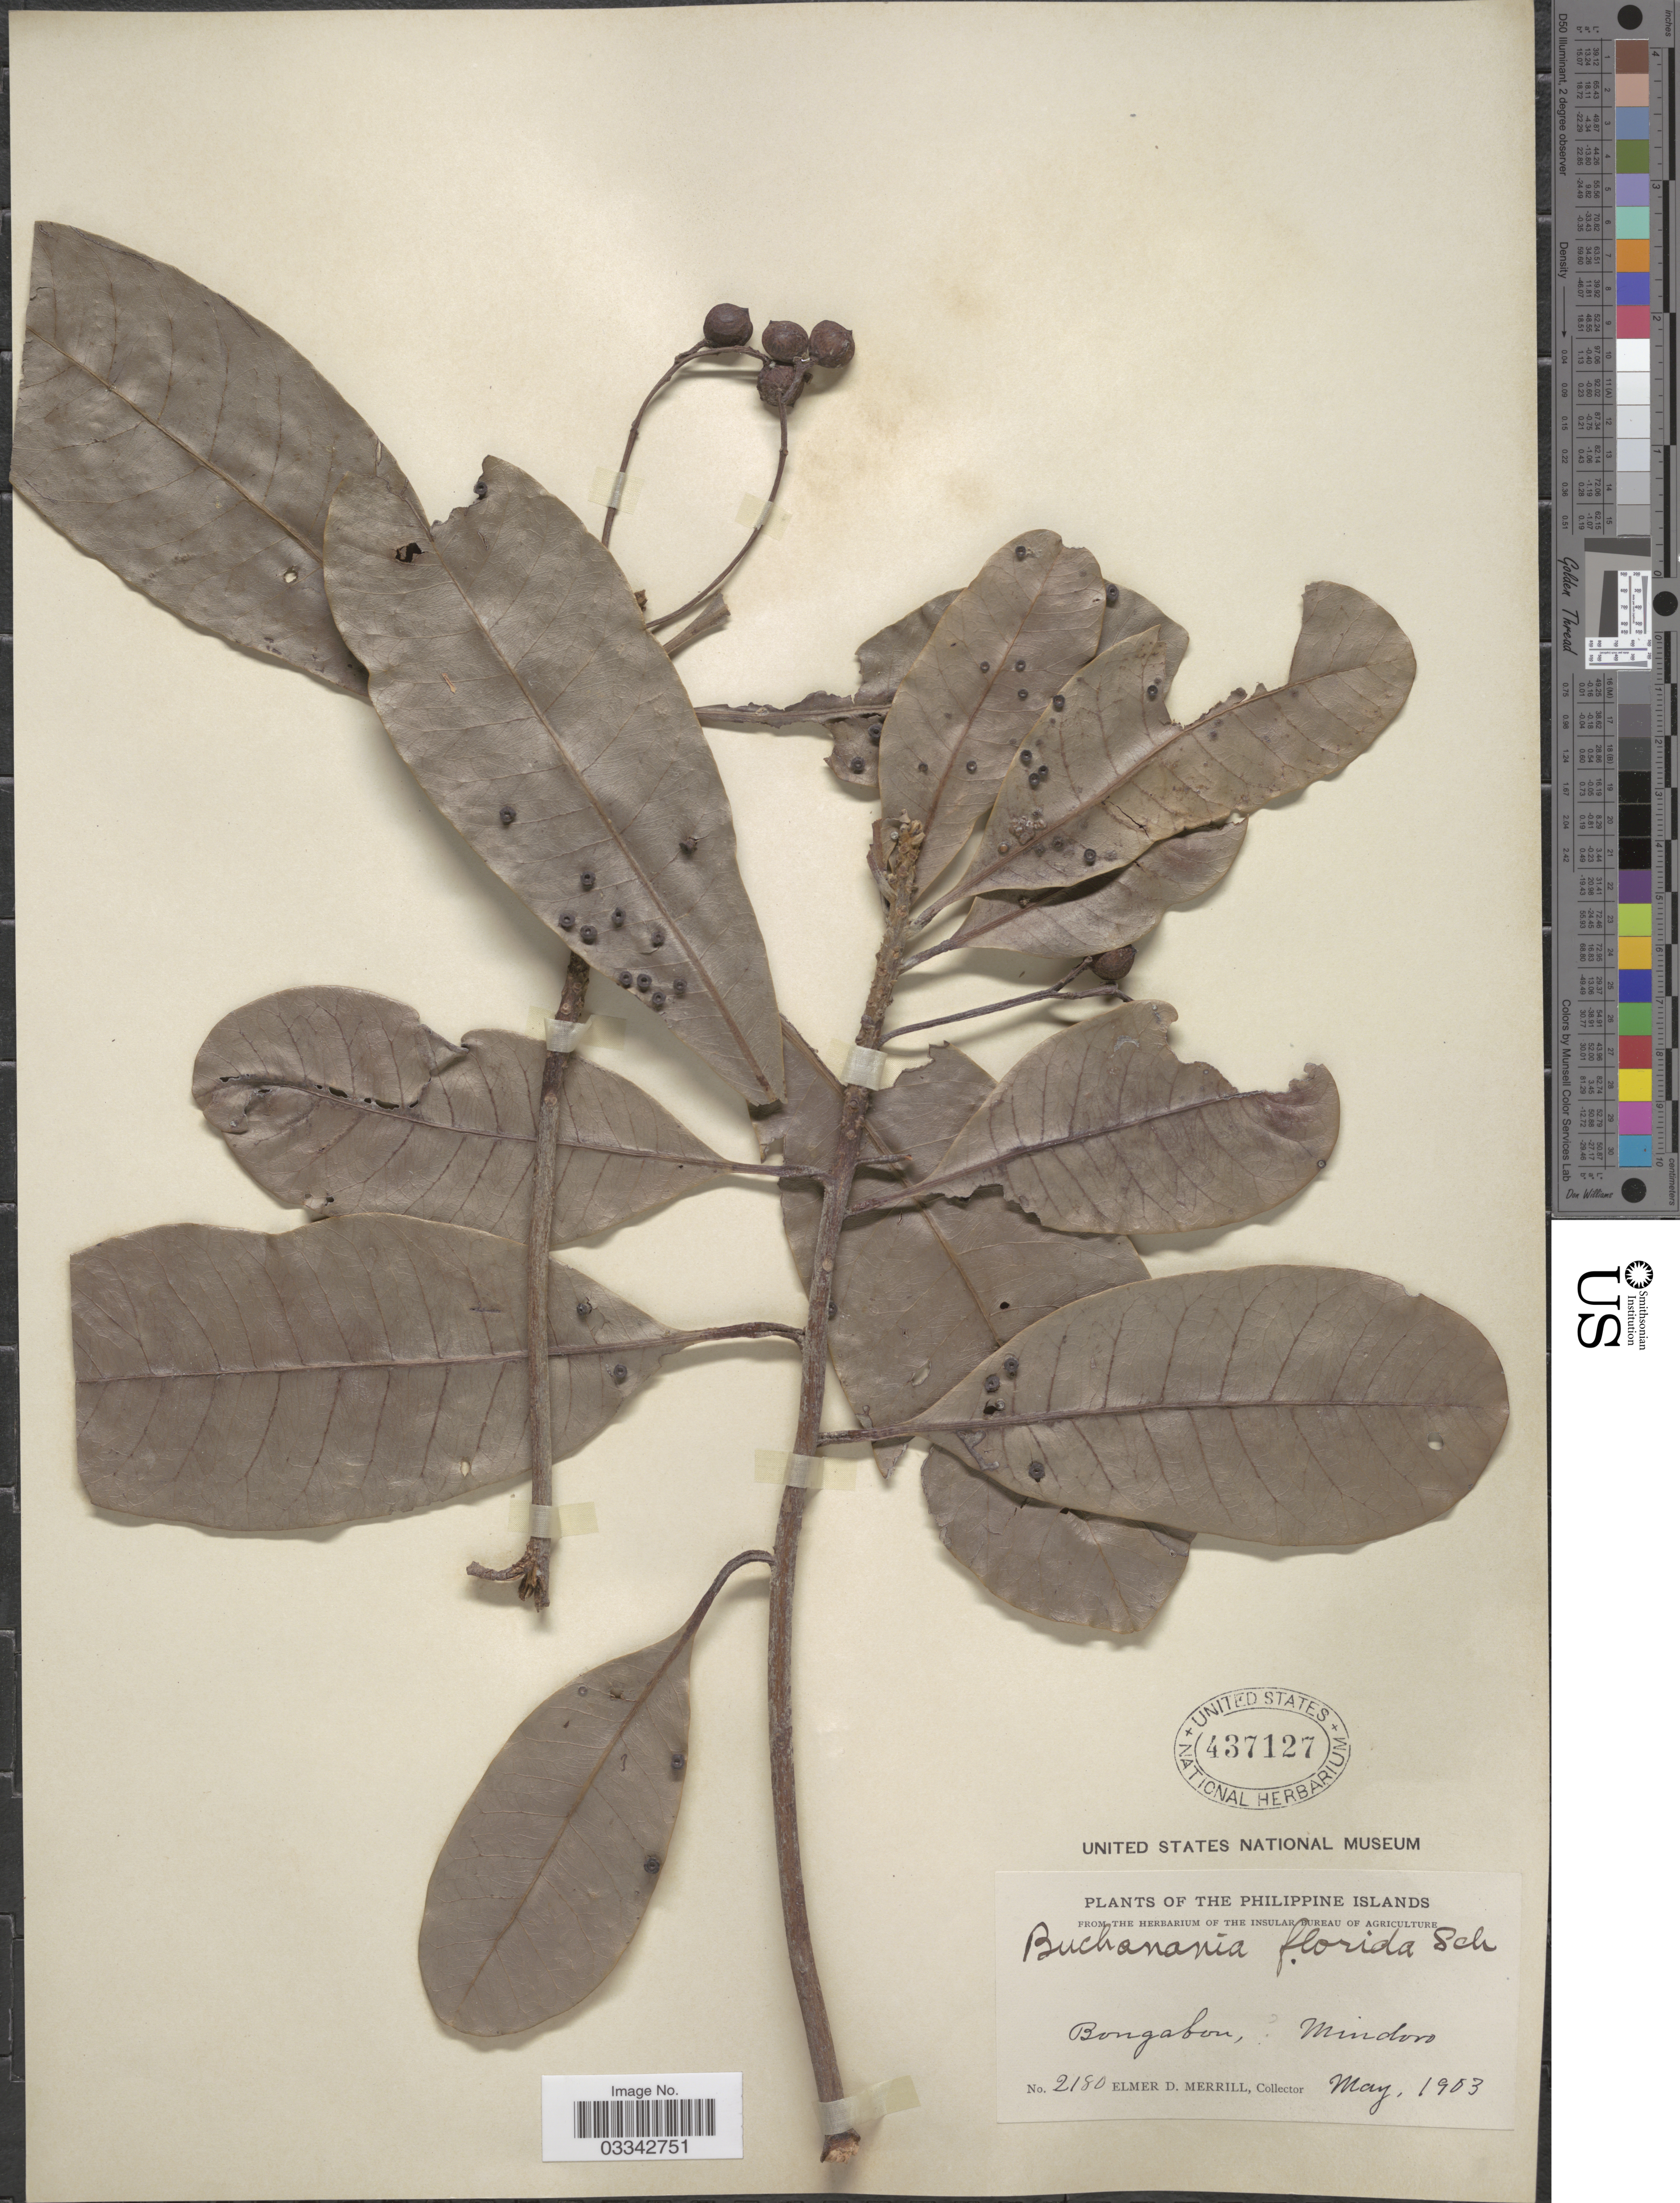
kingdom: Plantae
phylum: Tracheophyta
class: Magnoliopsida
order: Sapindales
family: Anacardiaceae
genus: Buchanania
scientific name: Buchanania arborescens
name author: (Blume) Blume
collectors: E. D. Merrill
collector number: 2180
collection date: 1903-05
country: Philippines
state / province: Mimaropa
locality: The Philippine Islands. Bongabon, Mindoro.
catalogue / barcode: US 437127